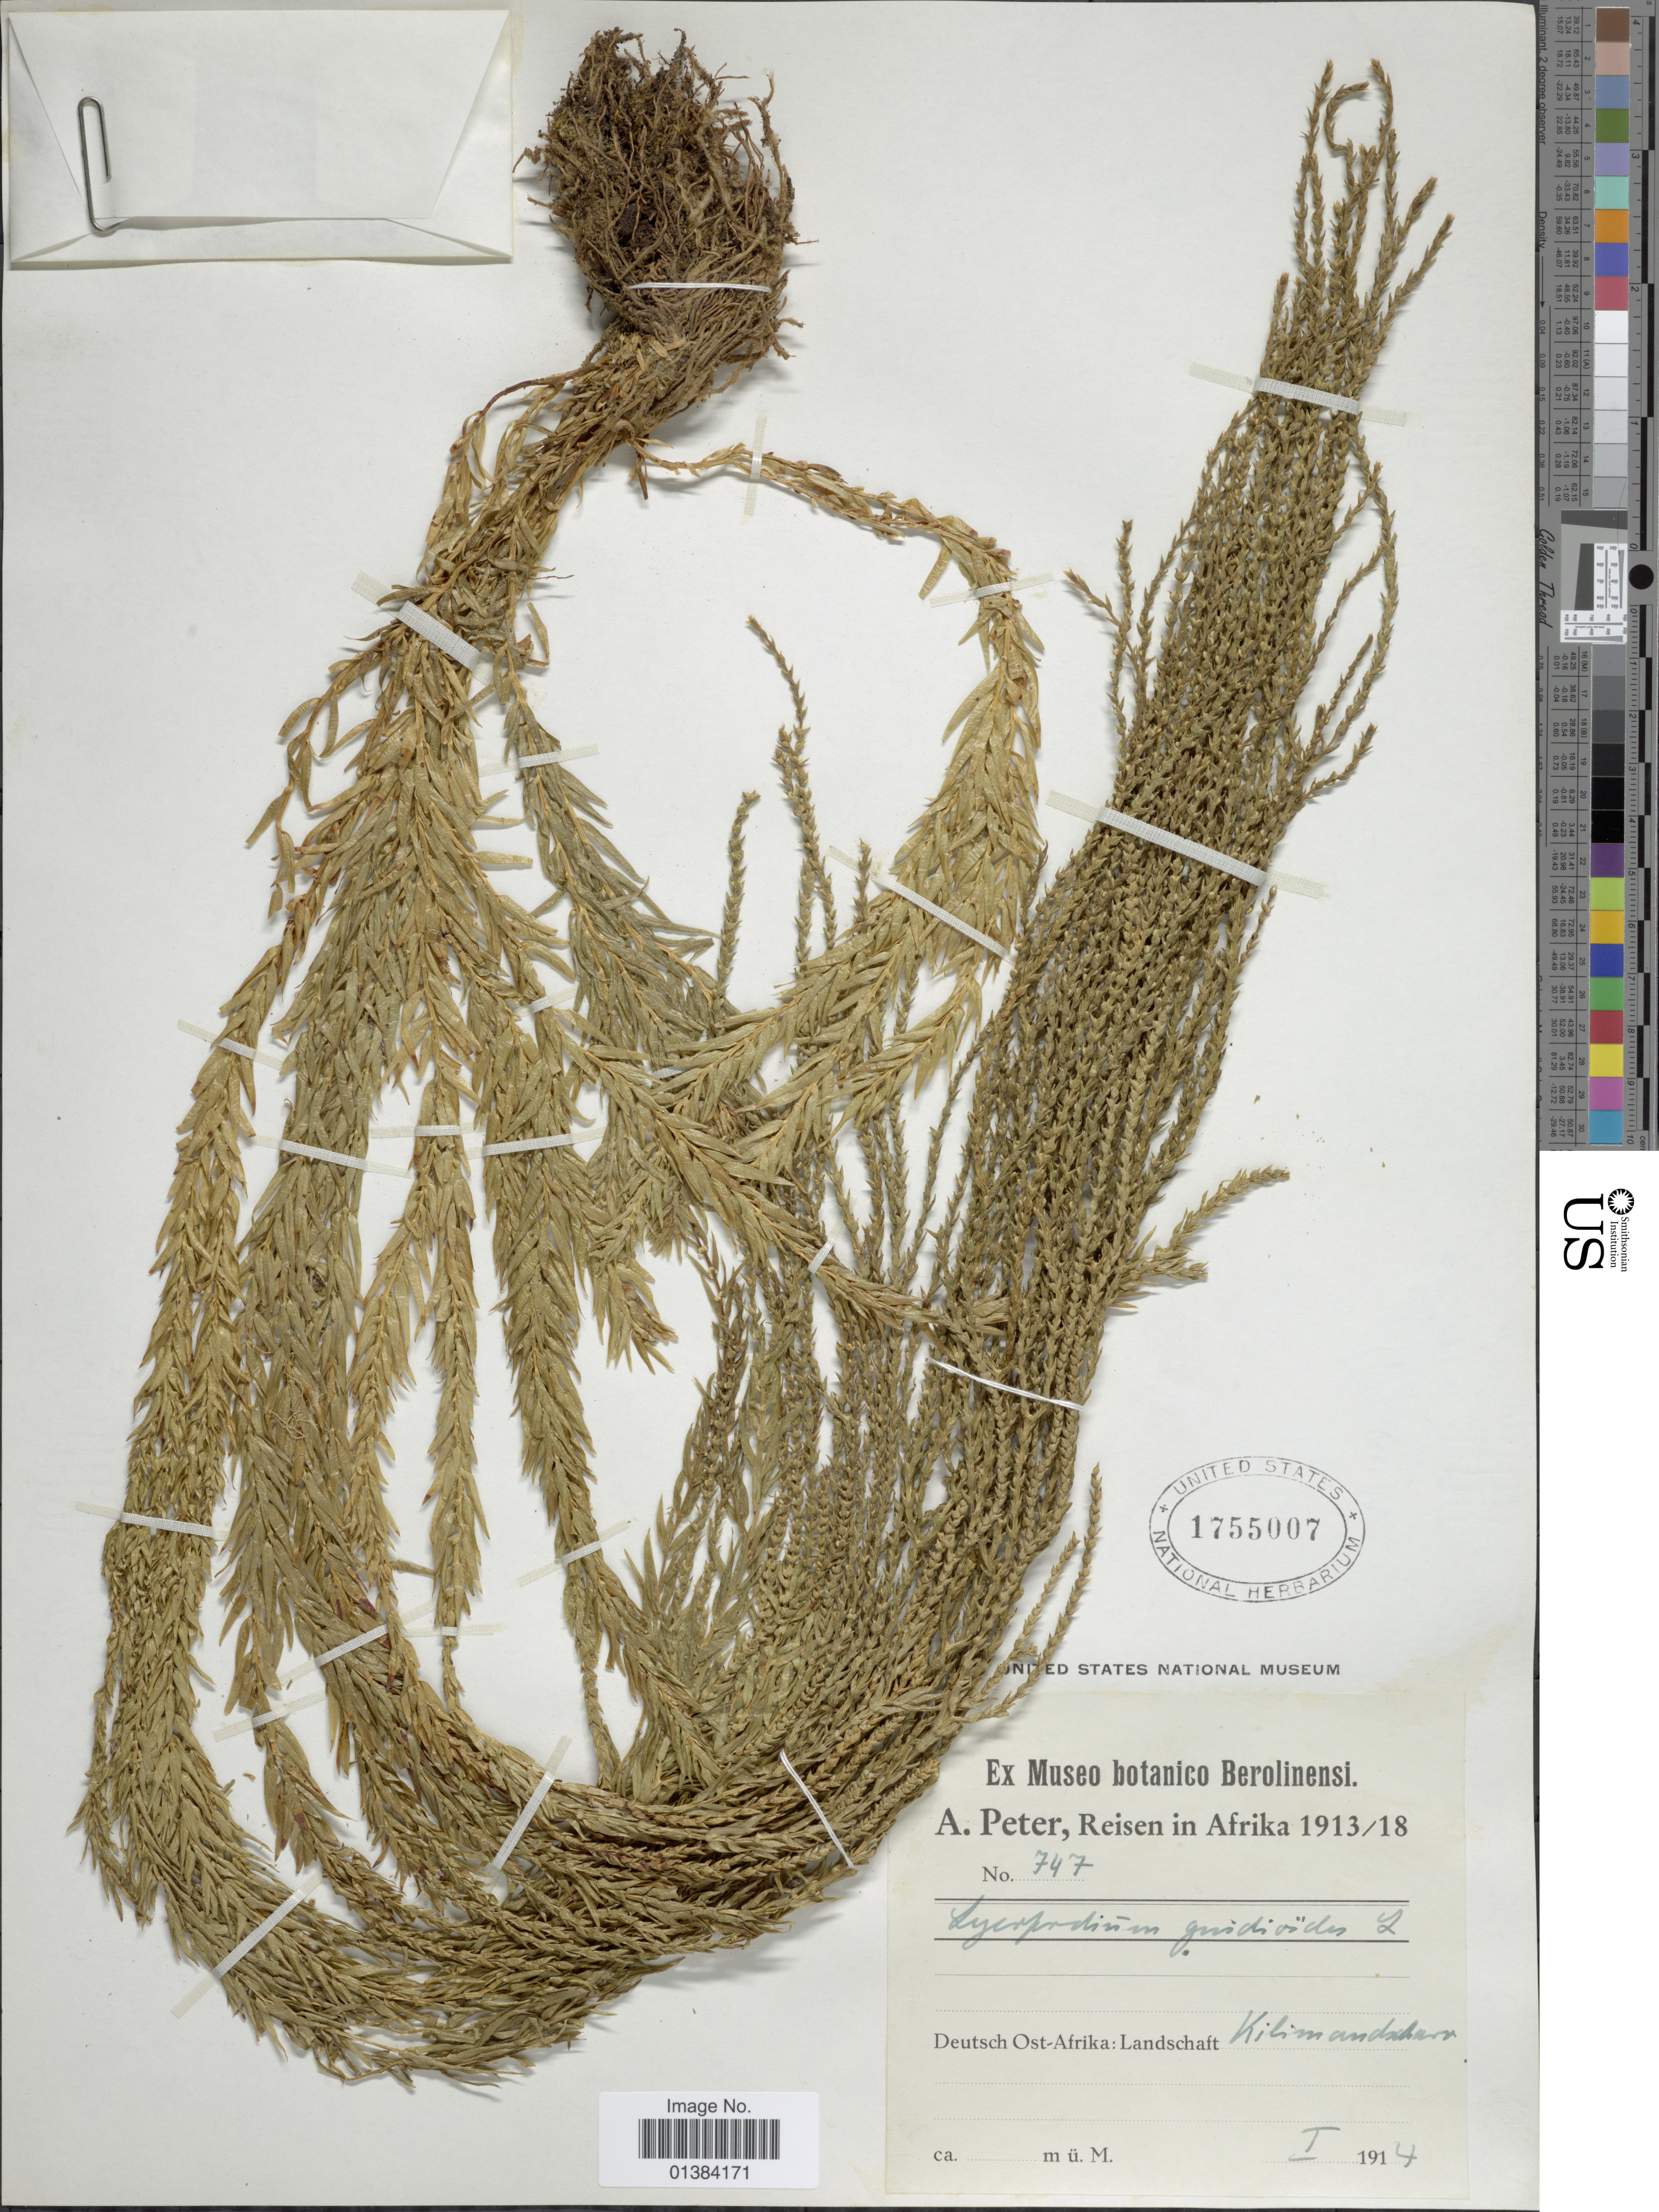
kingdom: Plantae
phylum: Tracheophyta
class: Lycopodiopsida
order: Lycopodiales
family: Lycopodiaceae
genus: Phlegmariurus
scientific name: Phlegmariurus ophioglossoides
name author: (Lam.) A. R. Field & Bostock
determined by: Field, A. R.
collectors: A. Peter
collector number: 747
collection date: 1914-01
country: Tanzania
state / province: Kilimanjaro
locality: Deutsch Ost-Afrika: Landschaft Kilimandscharo.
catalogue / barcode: US 1755007